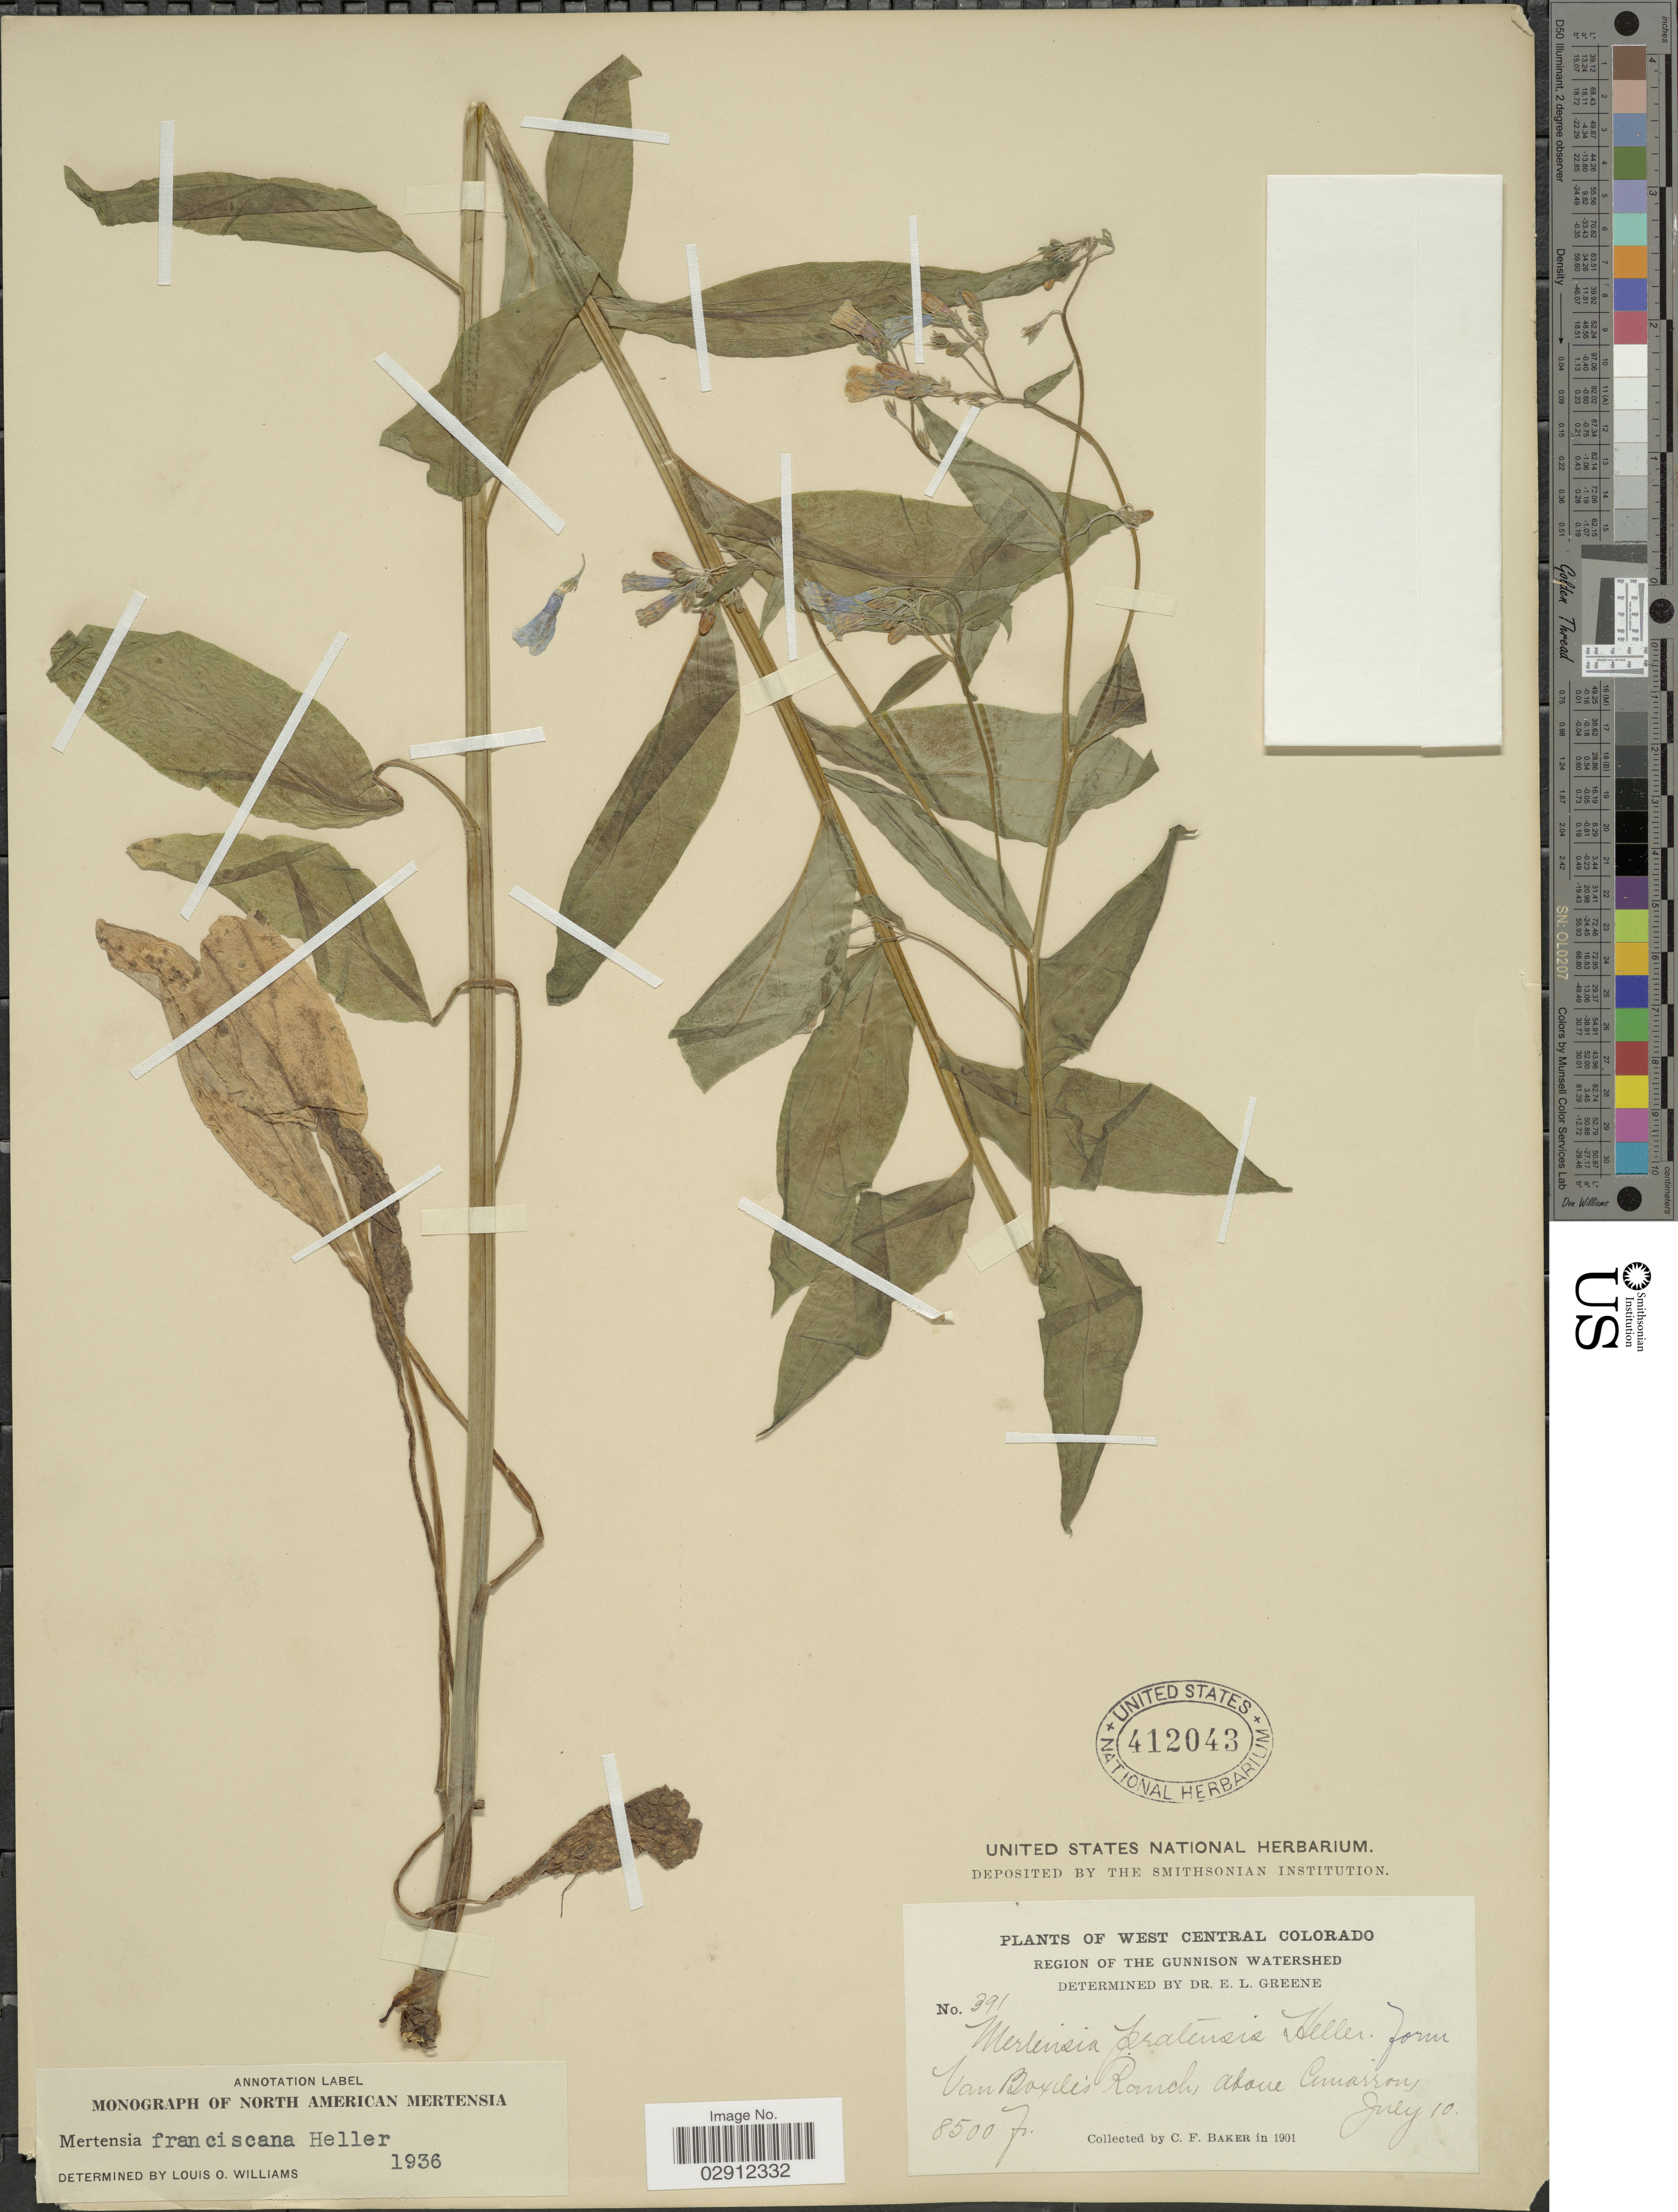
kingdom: Plantae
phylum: Tracheophyta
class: Magnoliopsida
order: Boraginales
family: Boraginaceae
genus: Mertensia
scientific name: Mertensia franciscana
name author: A. Heller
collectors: C. F. Baker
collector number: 391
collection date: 1901-07-10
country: United States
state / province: Colorado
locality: West Central Colorado. Region of the Gunnison Watershed. Van Boxle's Ranch, above Cimarron.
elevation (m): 2591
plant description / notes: Corrected "Van Boxele's Ranch" to "Van Boxle's Ranch."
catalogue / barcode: US 412043